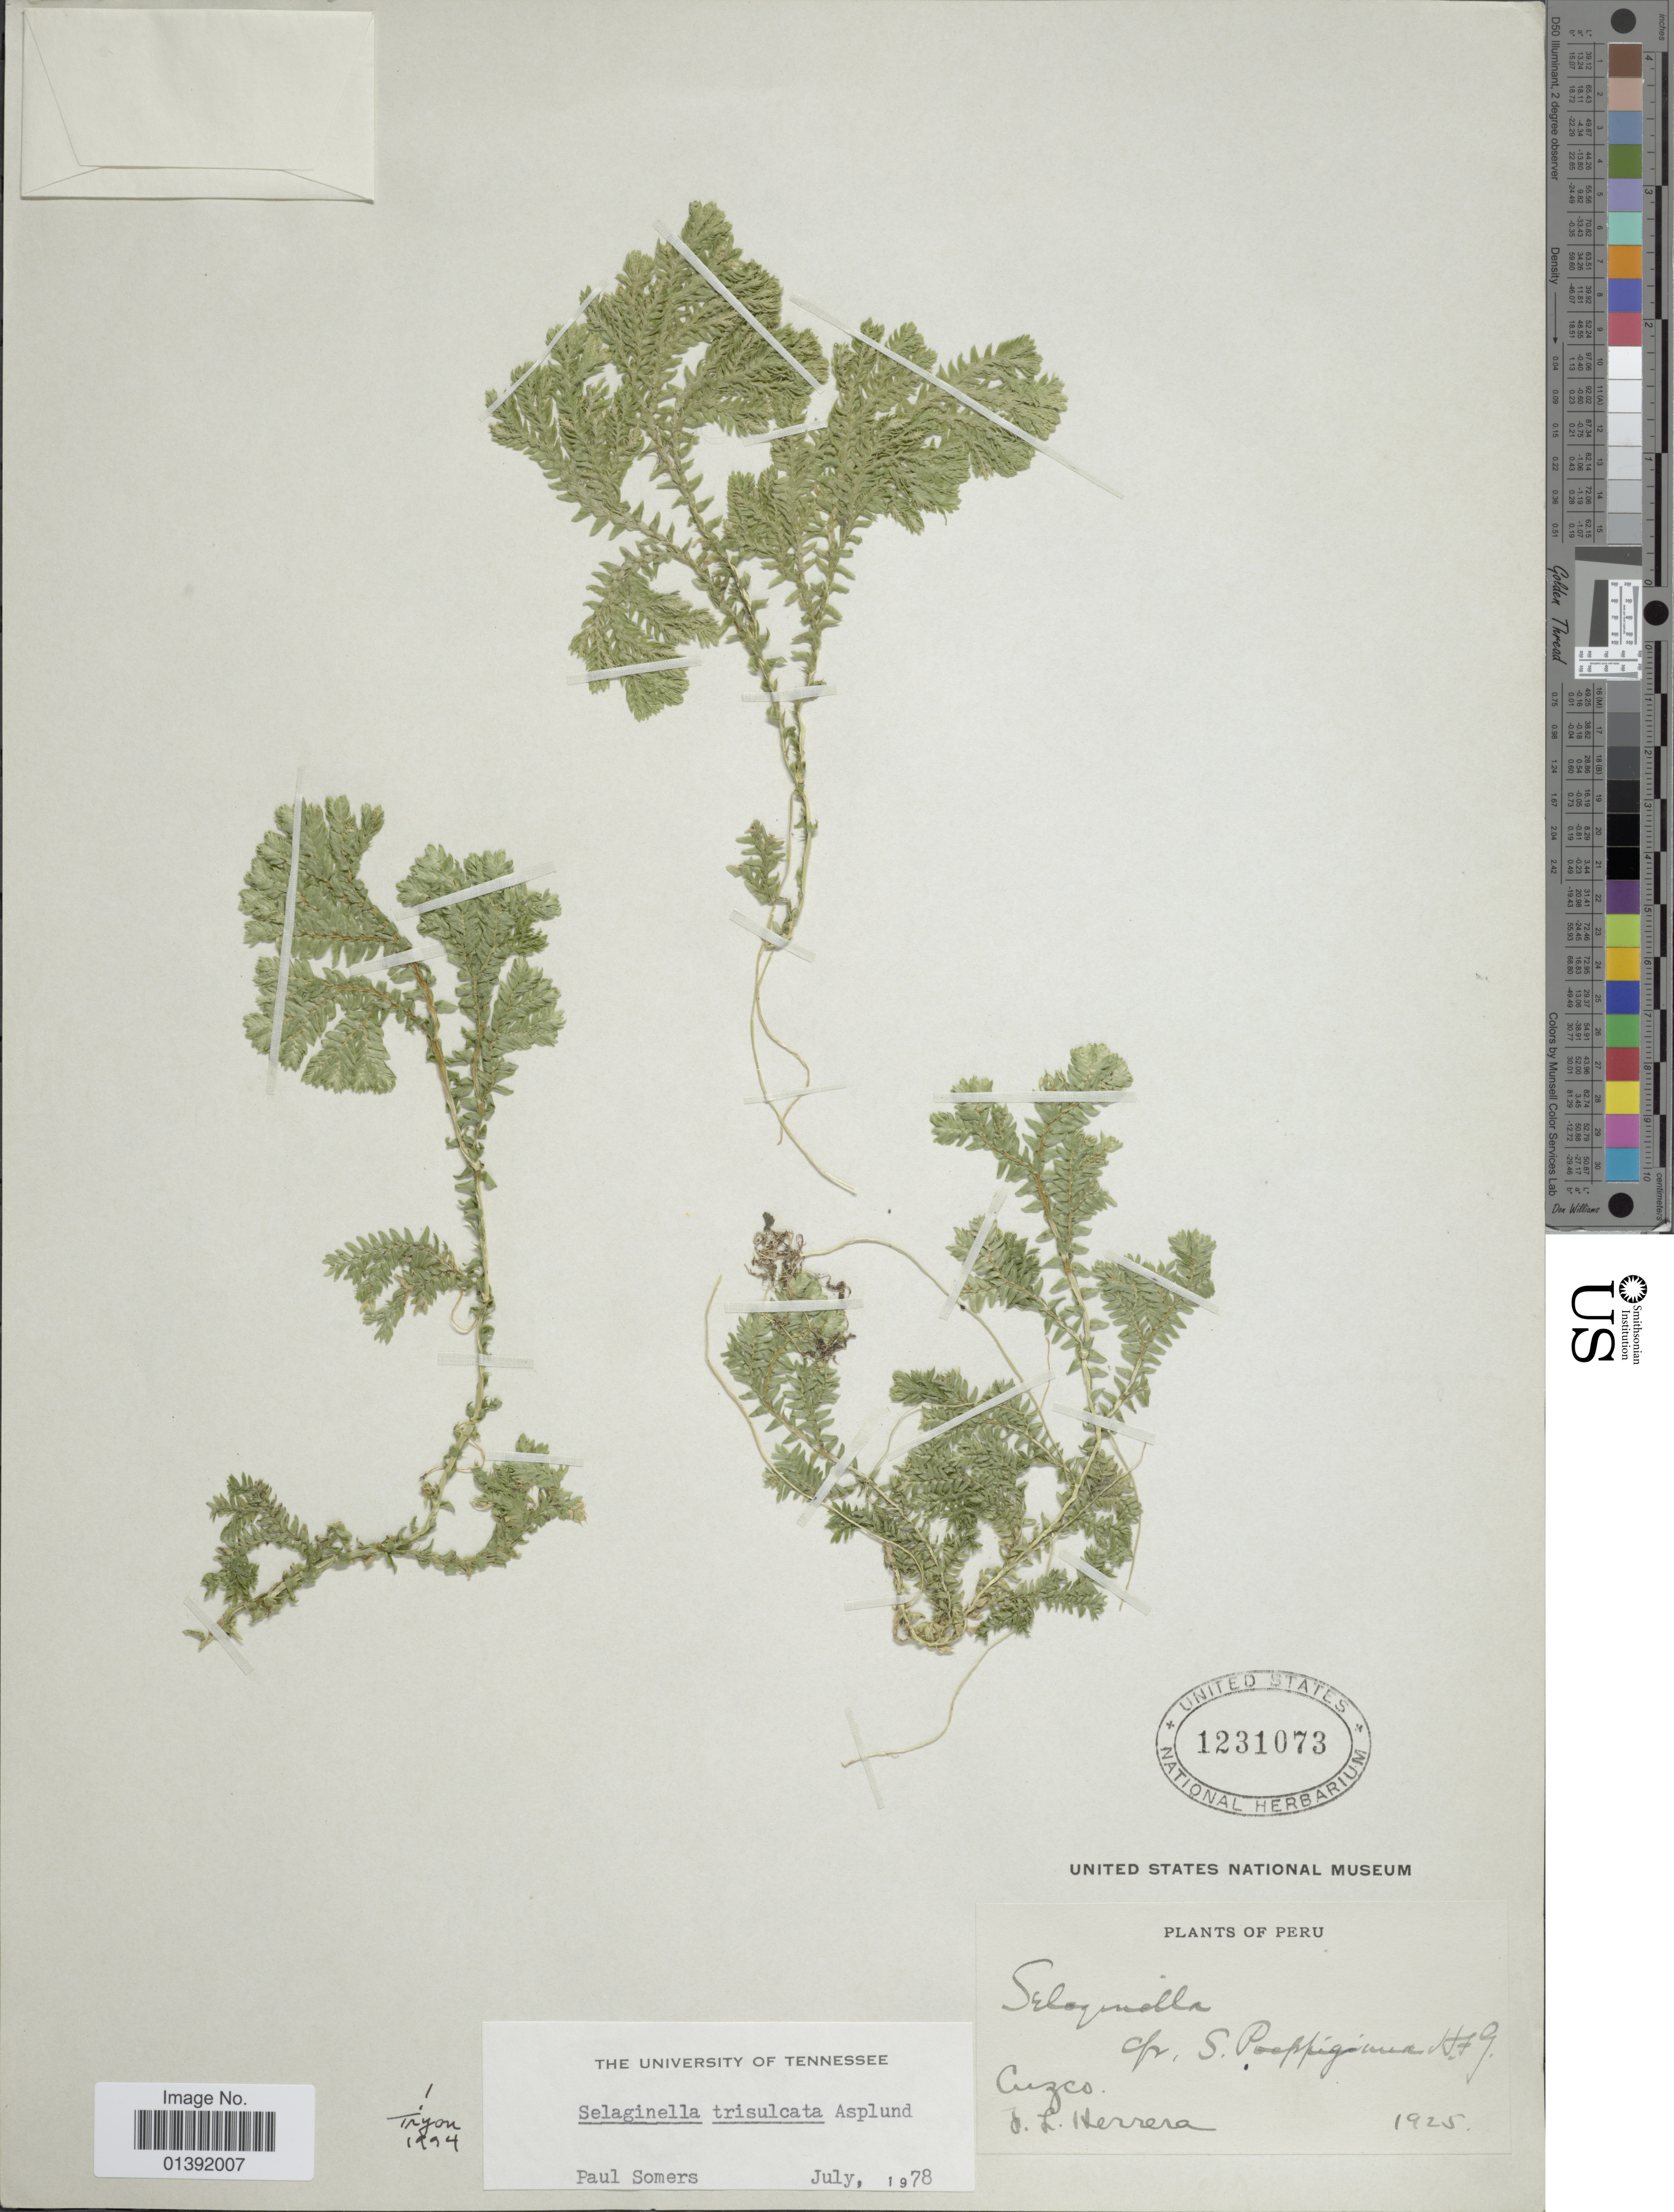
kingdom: Plantae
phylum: Tracheophyta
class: Lycopodiopsida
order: Selaginellales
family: Selaginellaceae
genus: Selaginella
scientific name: Selaginella trisulcata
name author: Aspl.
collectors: H. L. Herrera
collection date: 1925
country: Peru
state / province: Cusco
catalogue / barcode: US 1231073